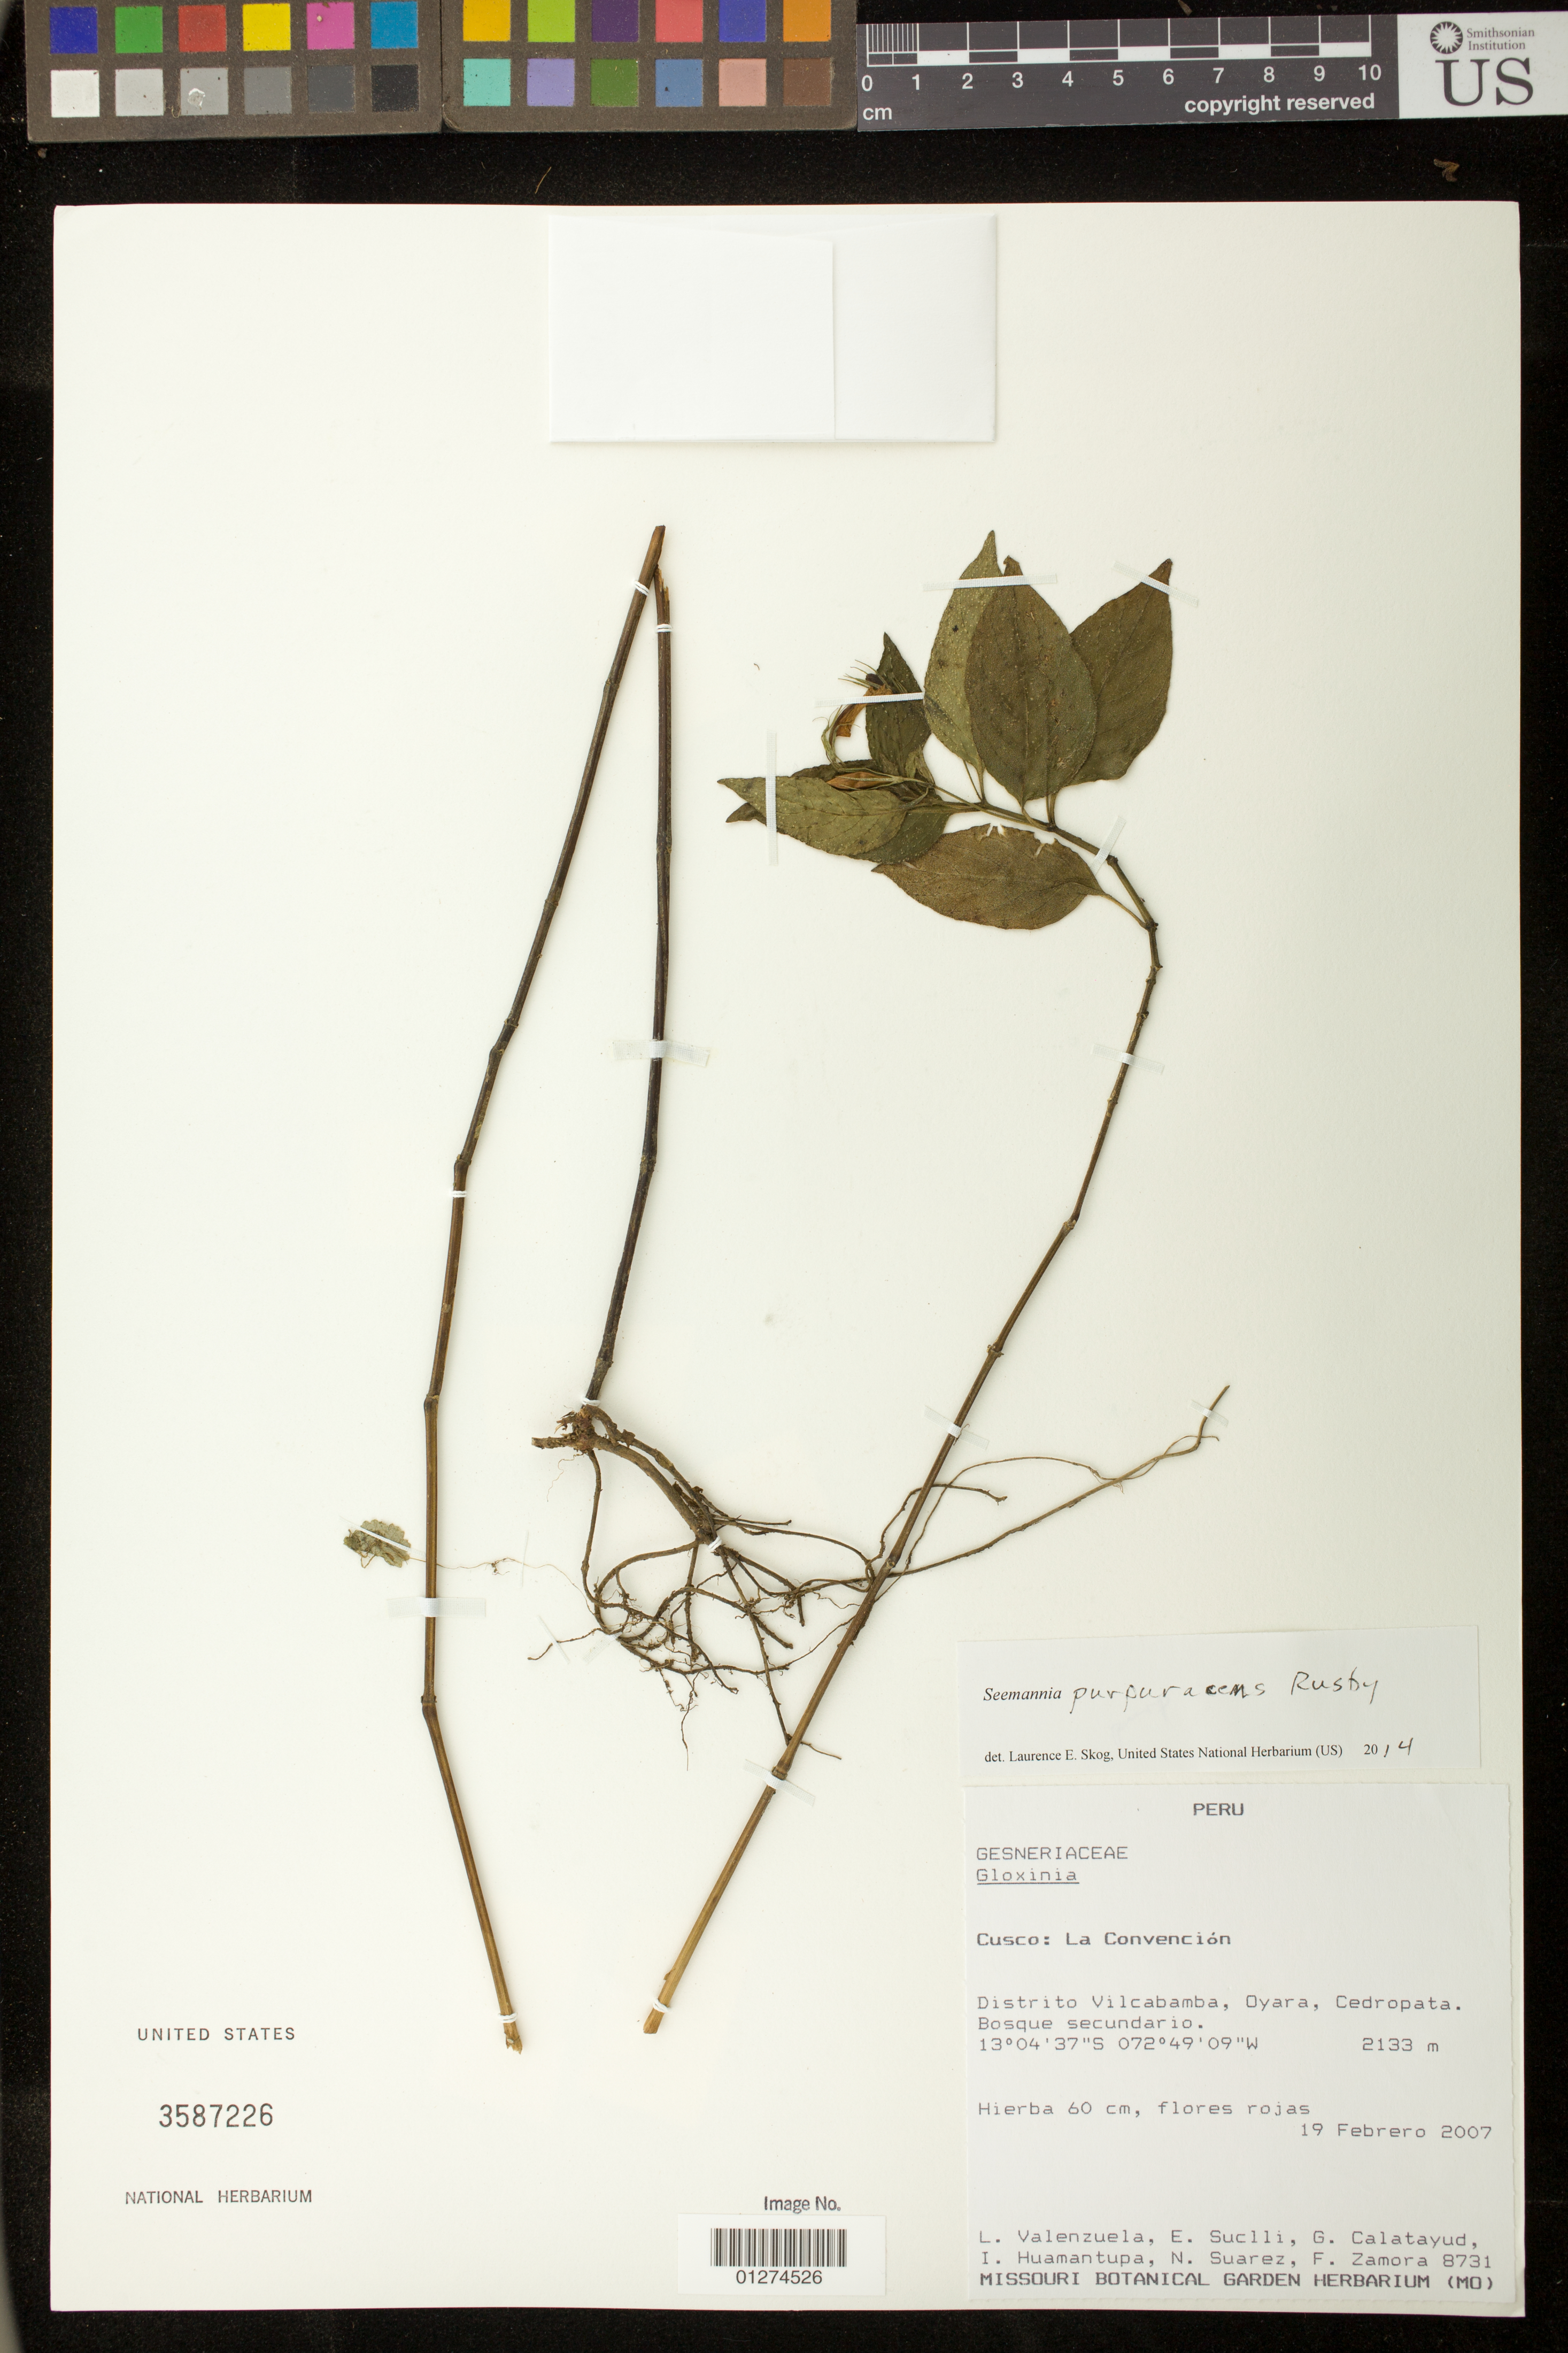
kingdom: Plantae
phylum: Tracheophyta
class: Magnoliopsida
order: Lamiales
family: Gesneriaceae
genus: Seemannia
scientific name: Seemannia purpurascens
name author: Rusby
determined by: Skog, Laurence E.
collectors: L. Valenzuela et al.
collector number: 8731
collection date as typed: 19 Febrero 2007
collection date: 2007-02-19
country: Peru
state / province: Cusco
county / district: La Convención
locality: Distrito Vilcabamba, Oyara, Cedropata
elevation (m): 2133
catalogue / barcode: US 3587226